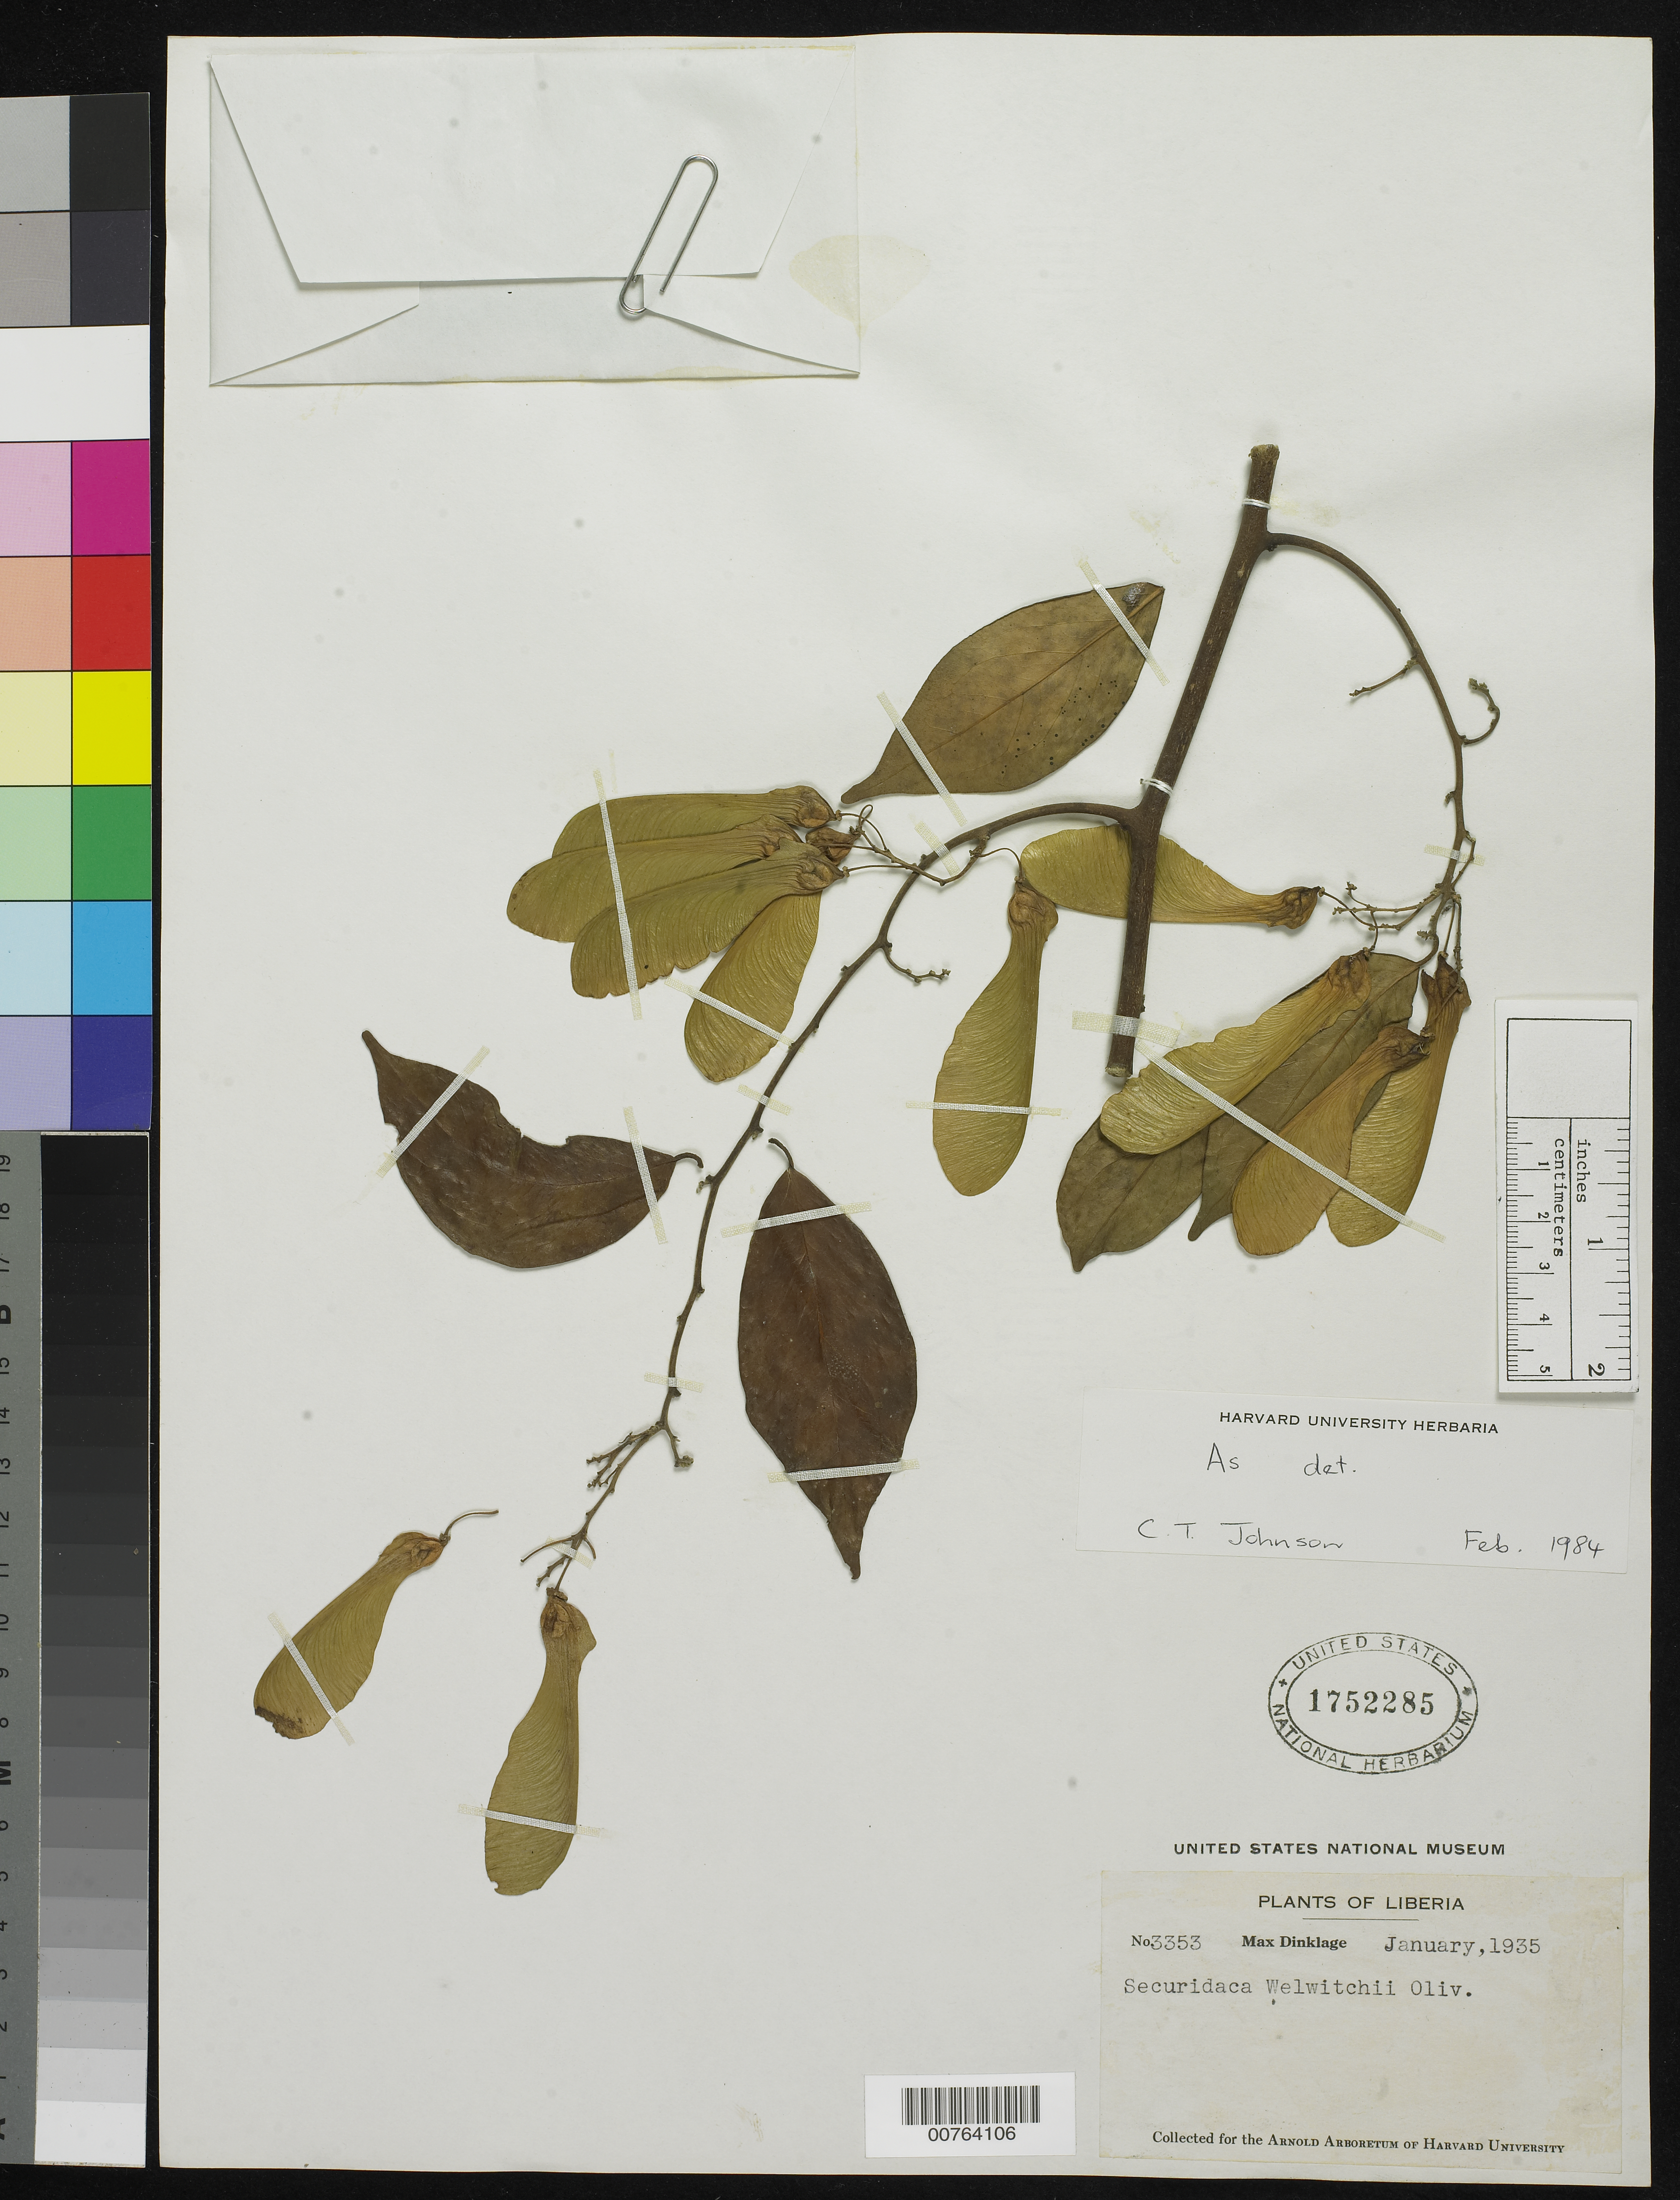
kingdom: Plantae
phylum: Tracheophyta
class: Magnoliopsida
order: Fabales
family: Polygalaceae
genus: Securidaca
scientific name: Securidaca welwitschii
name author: Oliv.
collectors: M. Dinklage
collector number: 3353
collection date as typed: Jan 1935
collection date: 1935-01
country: Liberia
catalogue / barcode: US 1752285